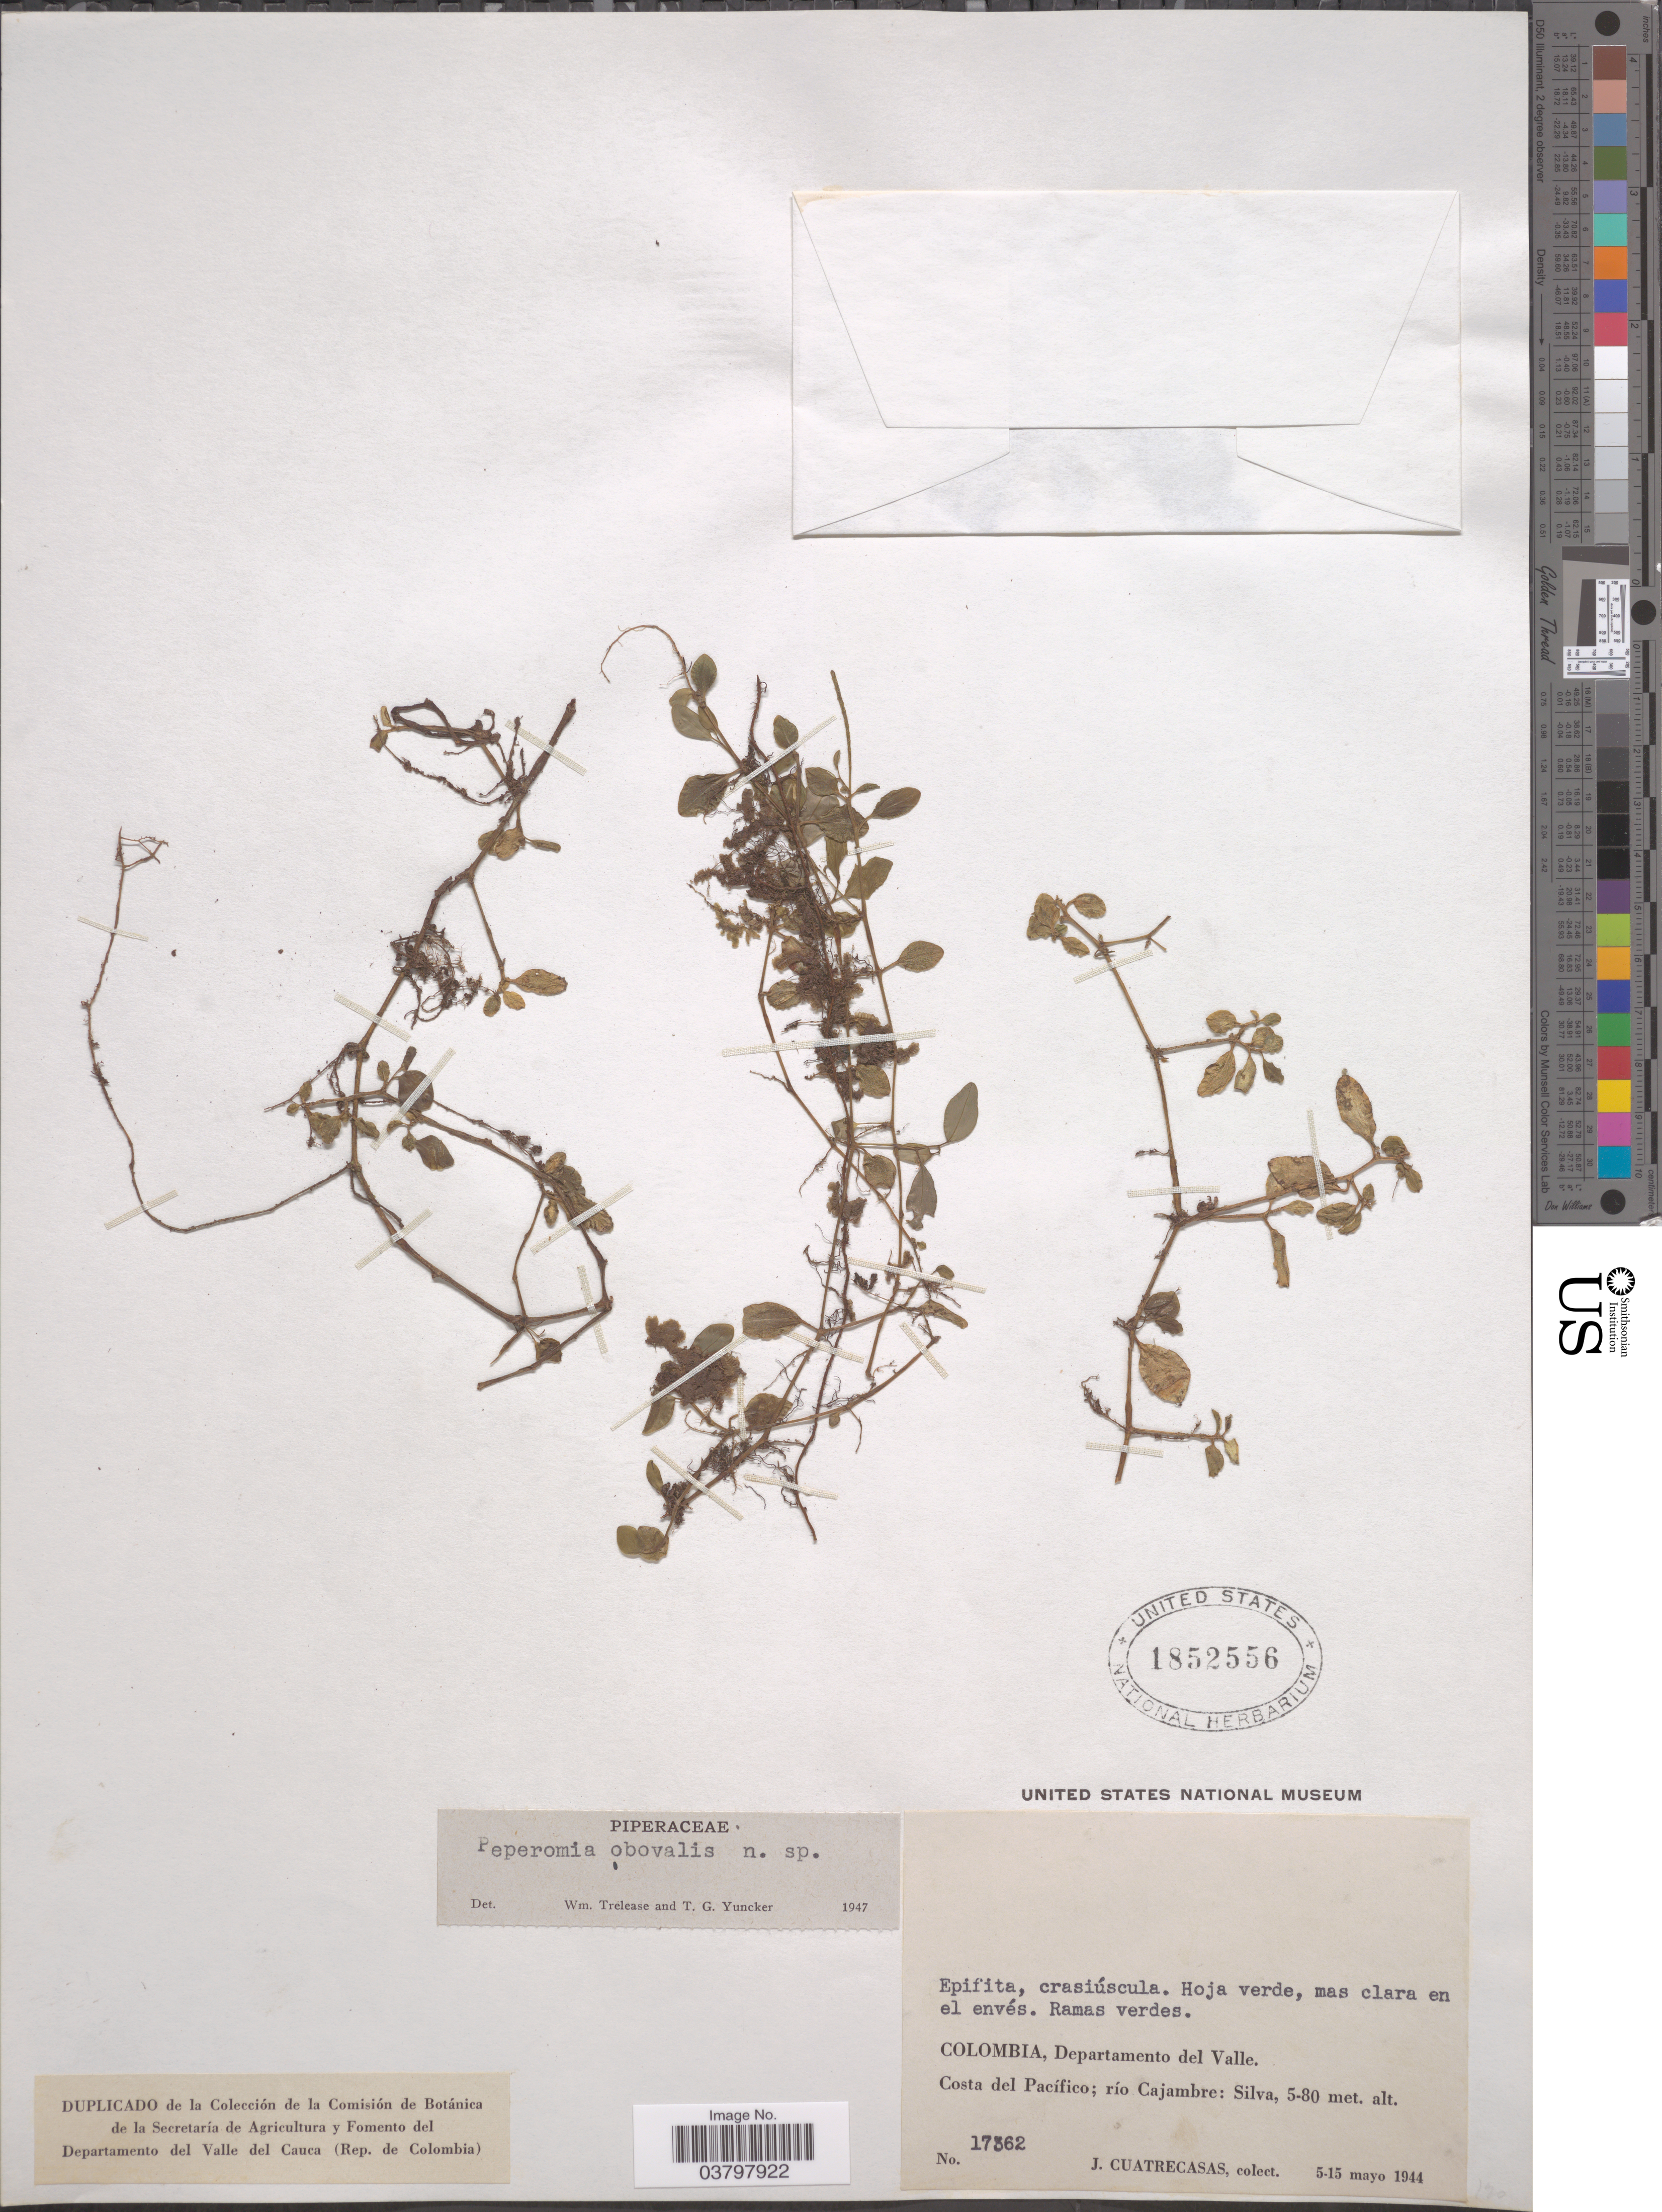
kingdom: Plantae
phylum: Tracheophyta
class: Magnoliopsida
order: Piperales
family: Piperaceae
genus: Peperomia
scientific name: Peperomia obovalis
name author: Trel. & Yunck.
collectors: J. Cuatrecasas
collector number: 17362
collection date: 1944-05-05/1944-05-15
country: Colombia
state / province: Valle del Cauca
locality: Departamento del Valle. Costa del Pacífico; río Cajambre: Silva.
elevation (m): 5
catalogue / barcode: US 1852556